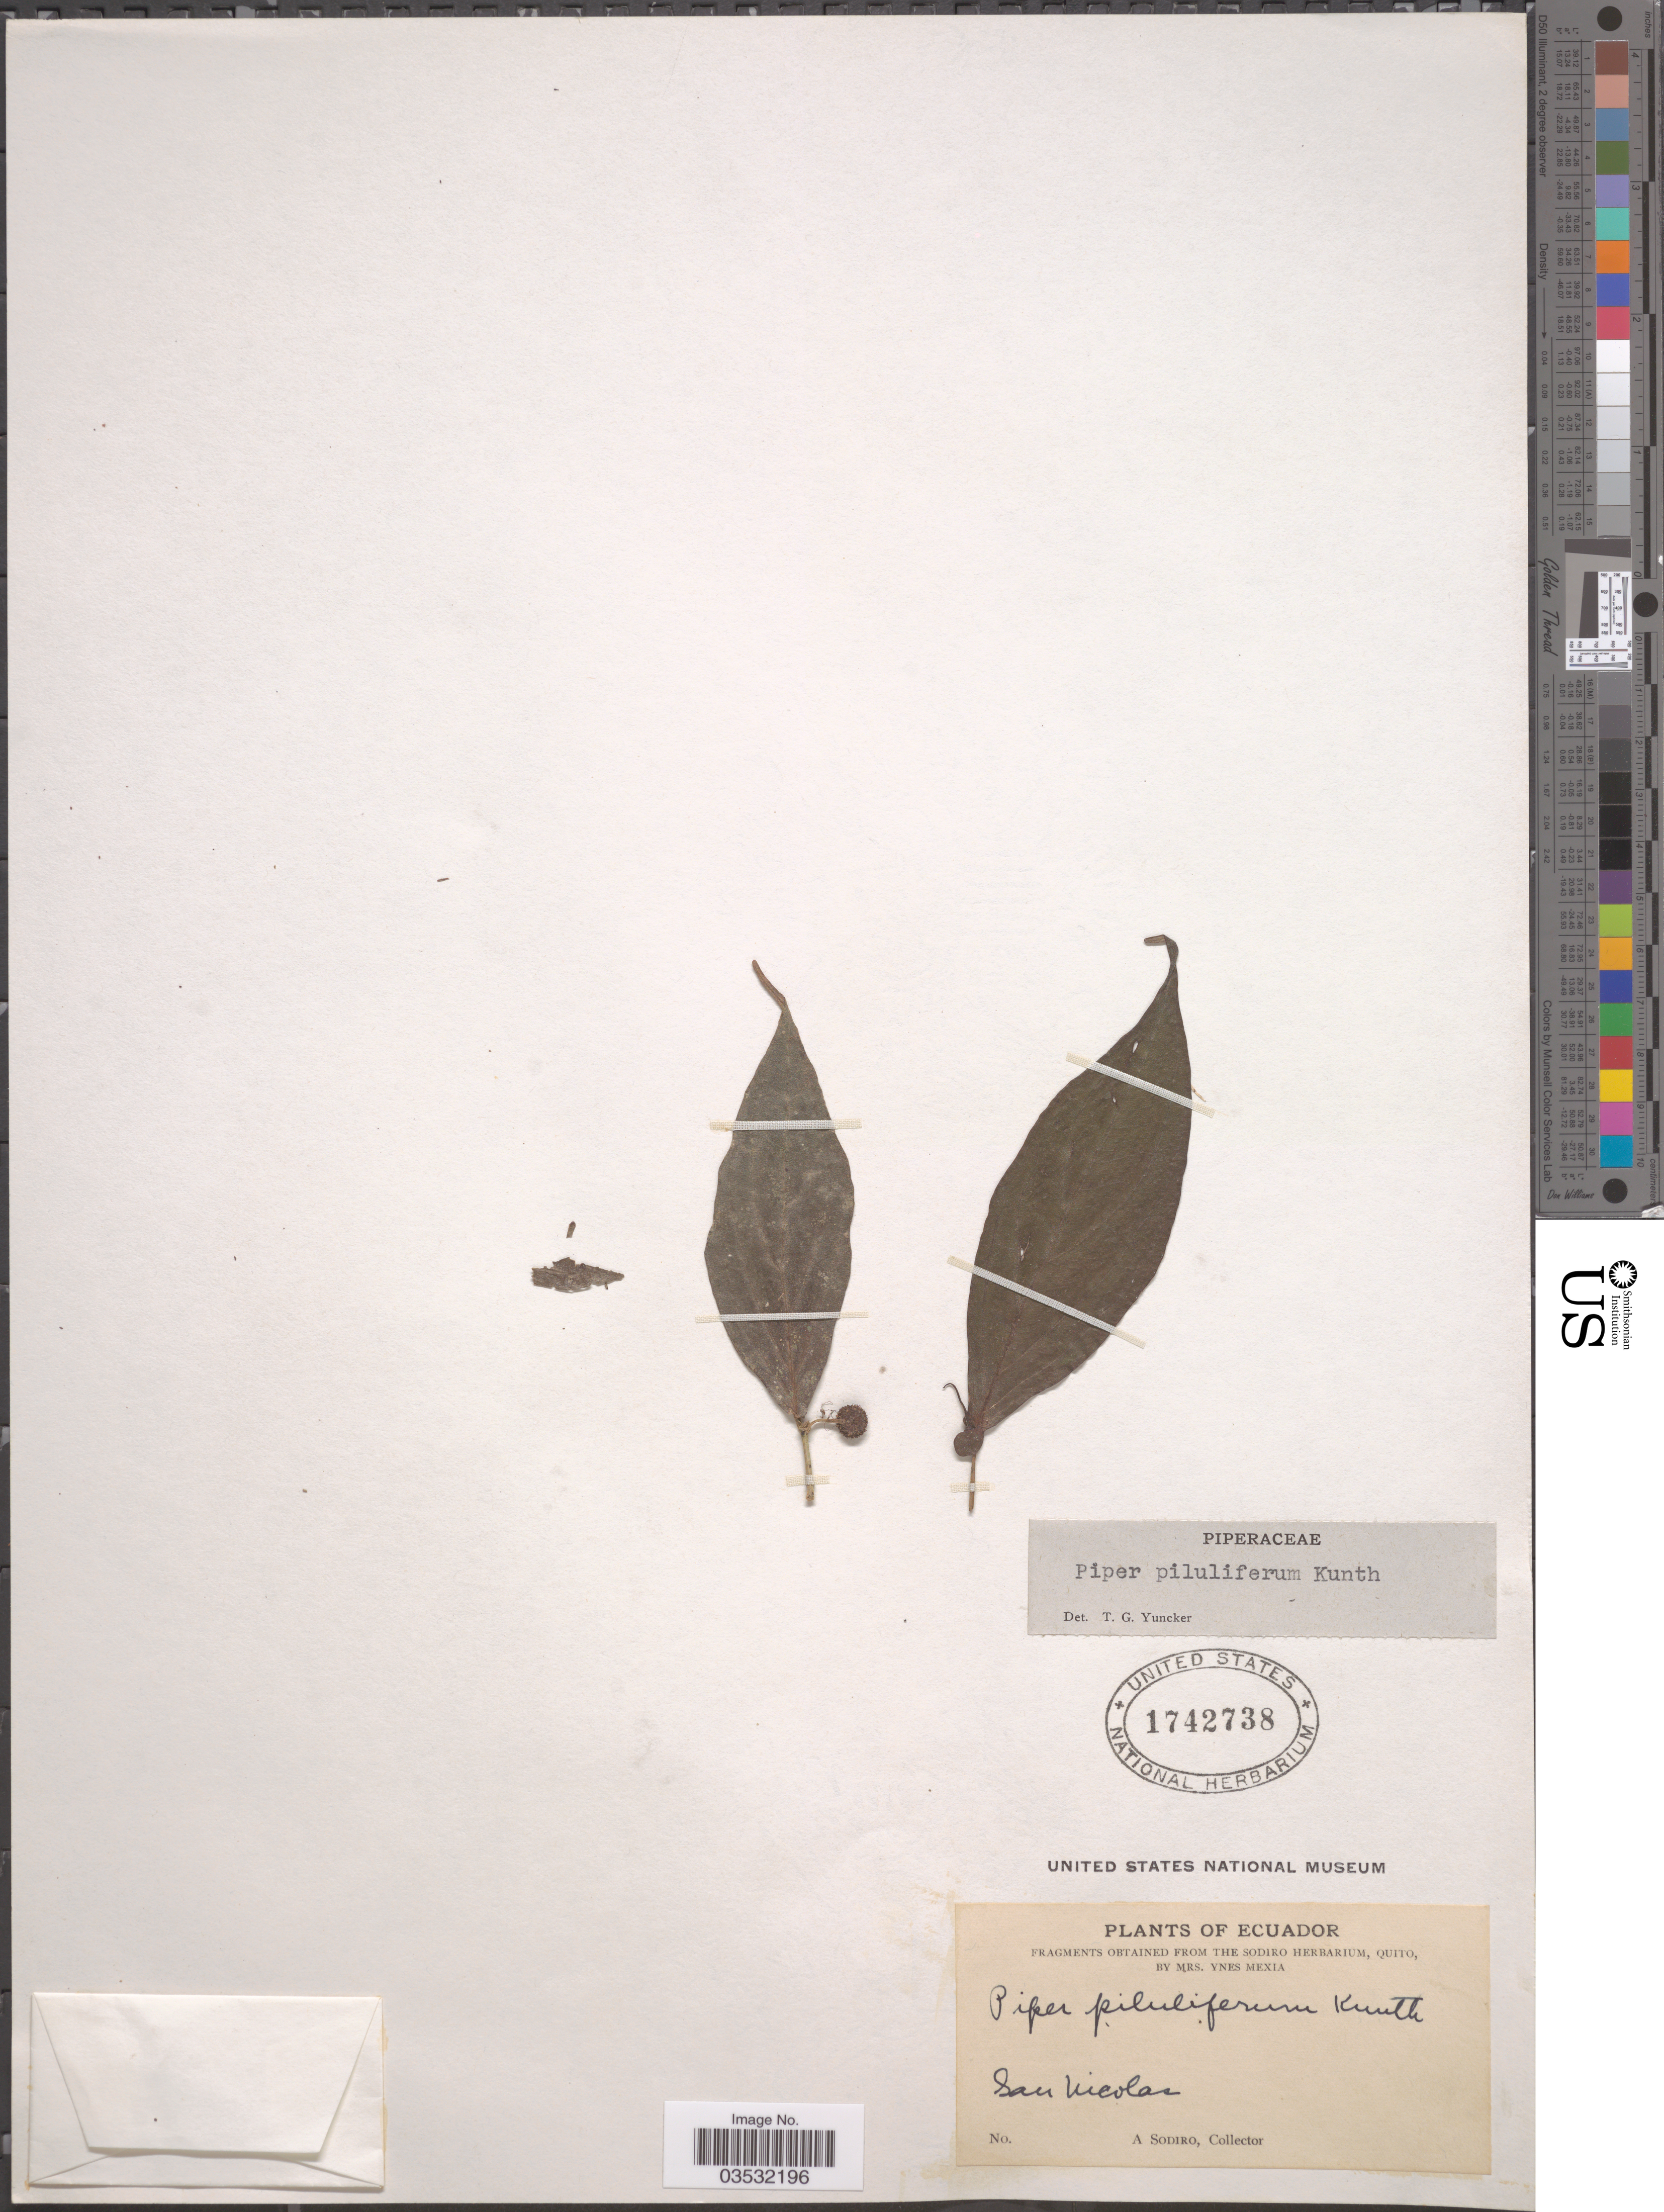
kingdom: Plantae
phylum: Tracheophyta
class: Magnoliopsida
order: Piperales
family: Piperaceae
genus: Piper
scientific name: Piper piluliferum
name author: Kunth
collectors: A. Sodiro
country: Ecuador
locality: San Nicolas.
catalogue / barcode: US 1742738